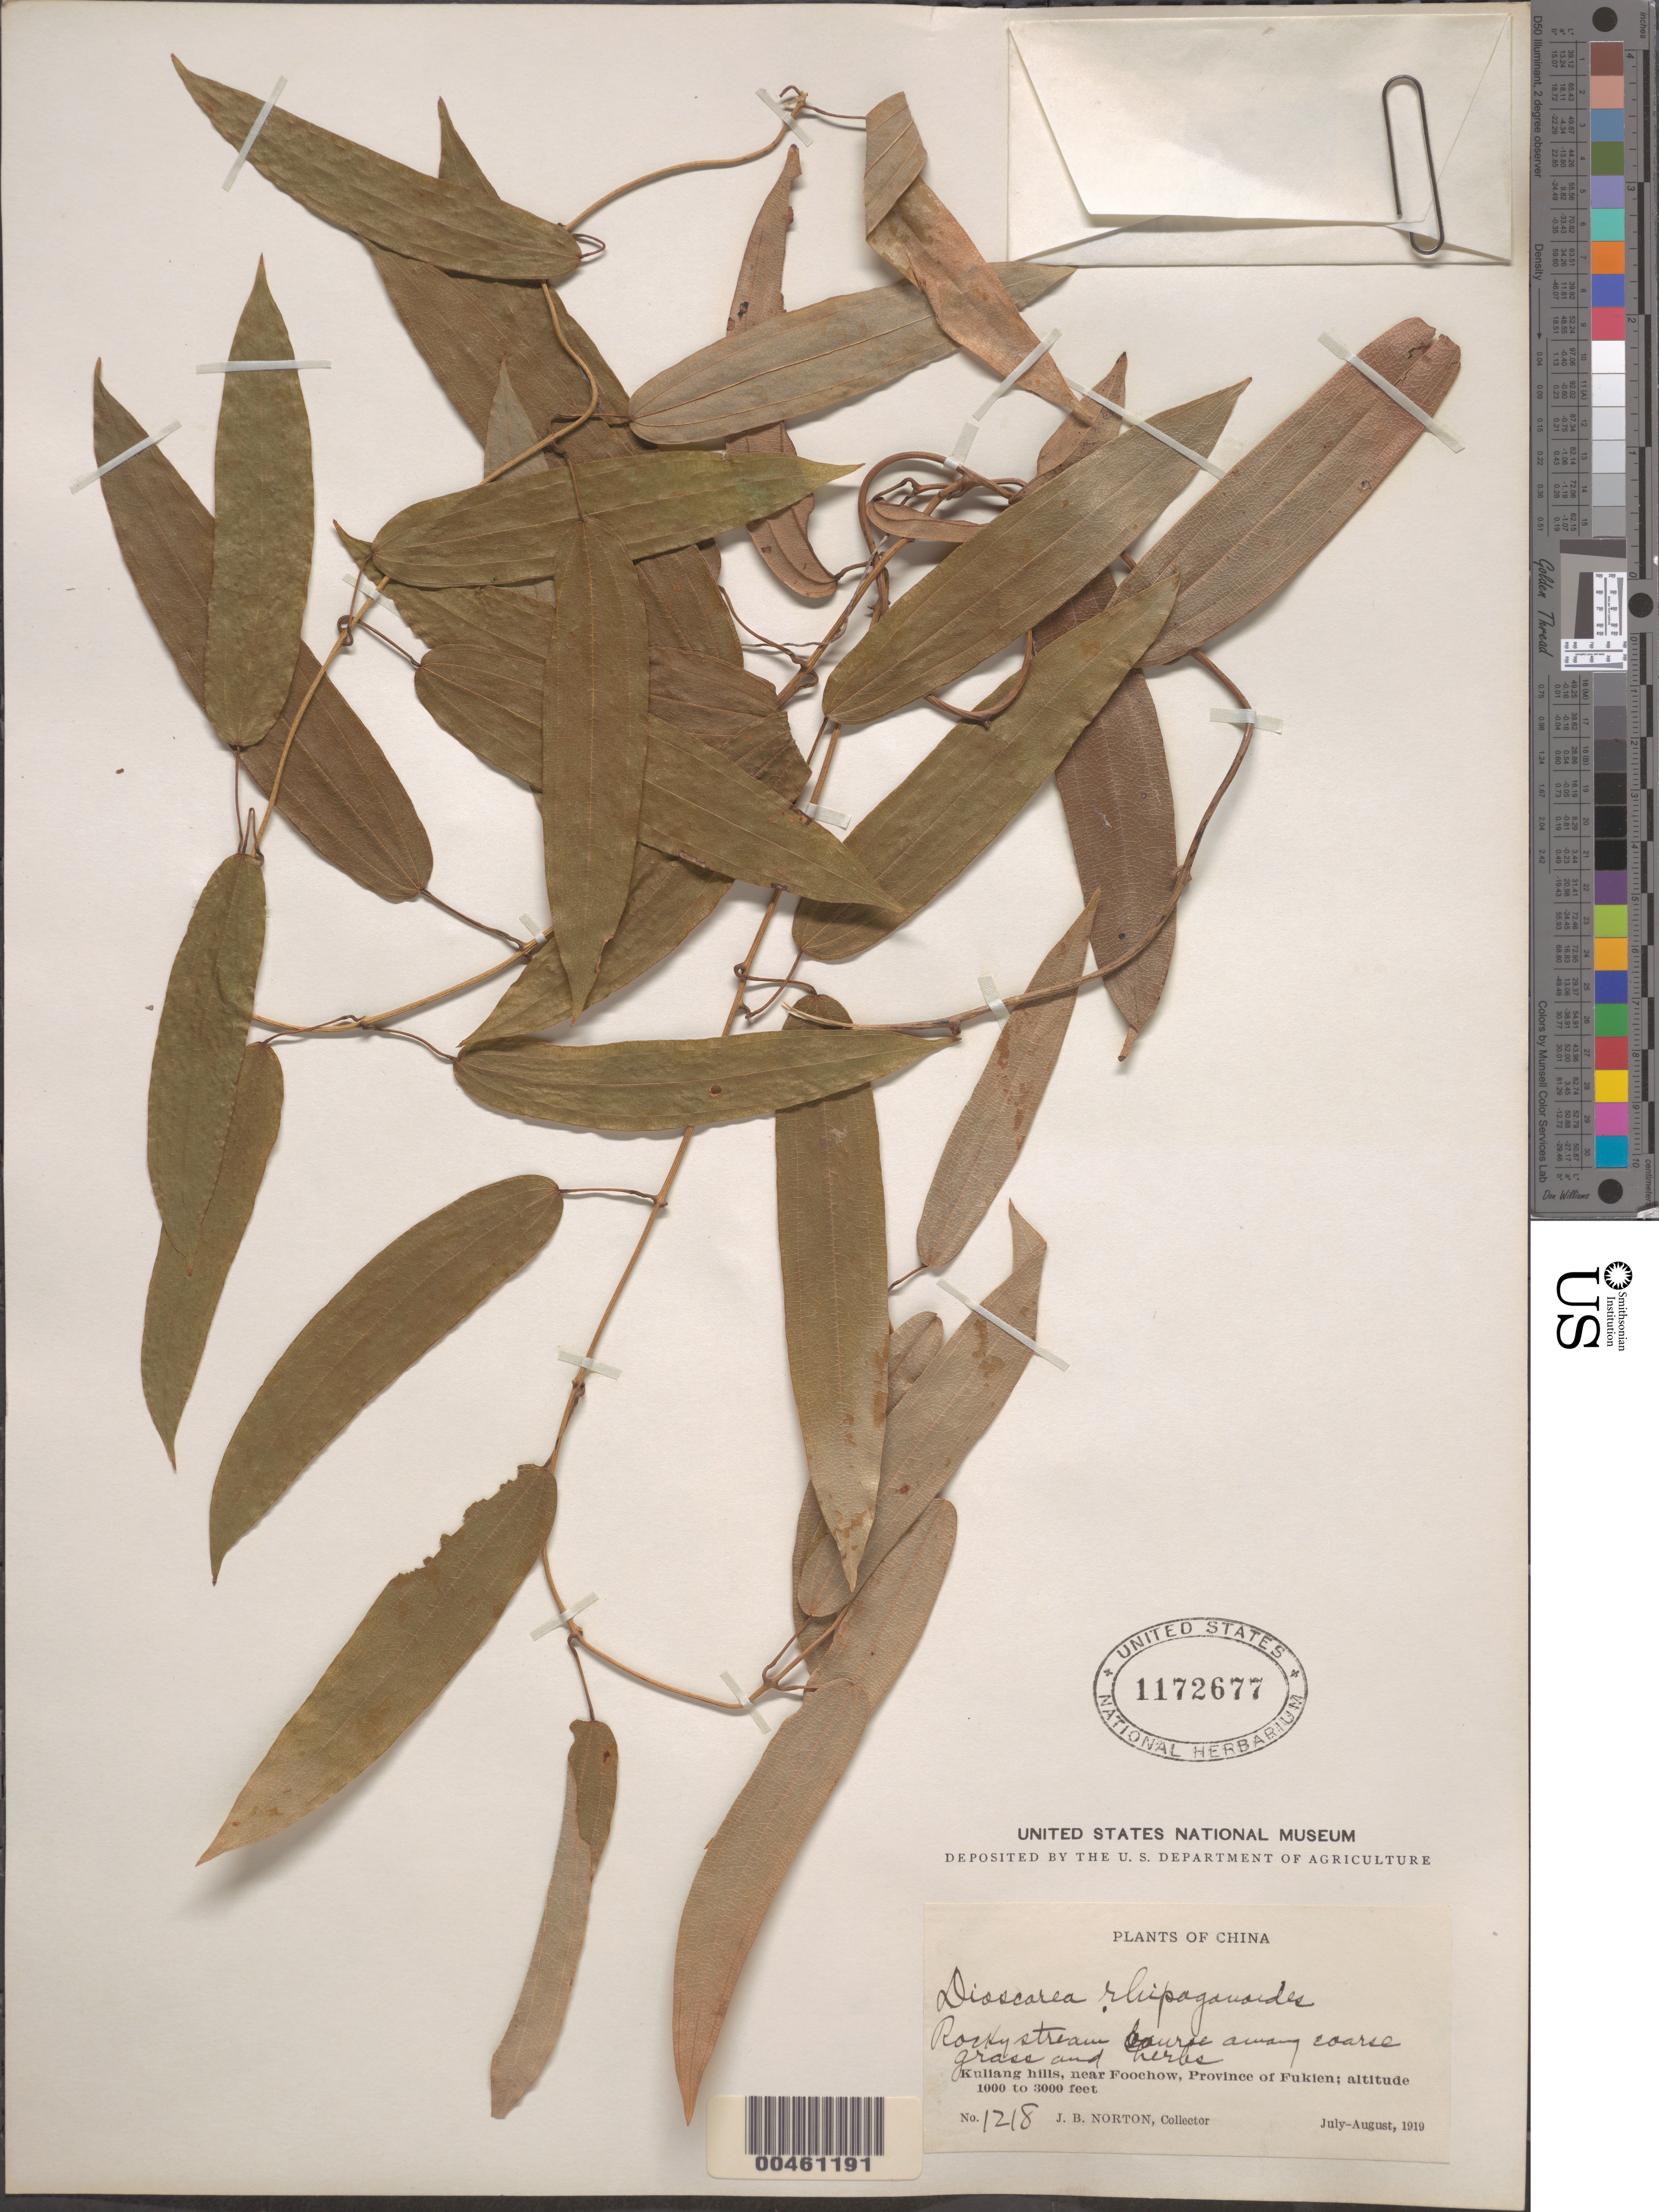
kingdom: Plantae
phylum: Tracheophyta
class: Liliopsida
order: Dioscoreales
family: Dioscoreaceae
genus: Dioscorea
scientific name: Dioscorea rhipogonoides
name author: Oliv.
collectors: J. Norton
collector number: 1218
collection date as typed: Jul 1919 to -- Aug 1919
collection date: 1919-07/1919-08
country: China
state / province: Fujian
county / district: Foochow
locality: Kuliang Hills [Foochow Dist. = Fuzhou Shi]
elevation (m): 305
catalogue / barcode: US 1172677